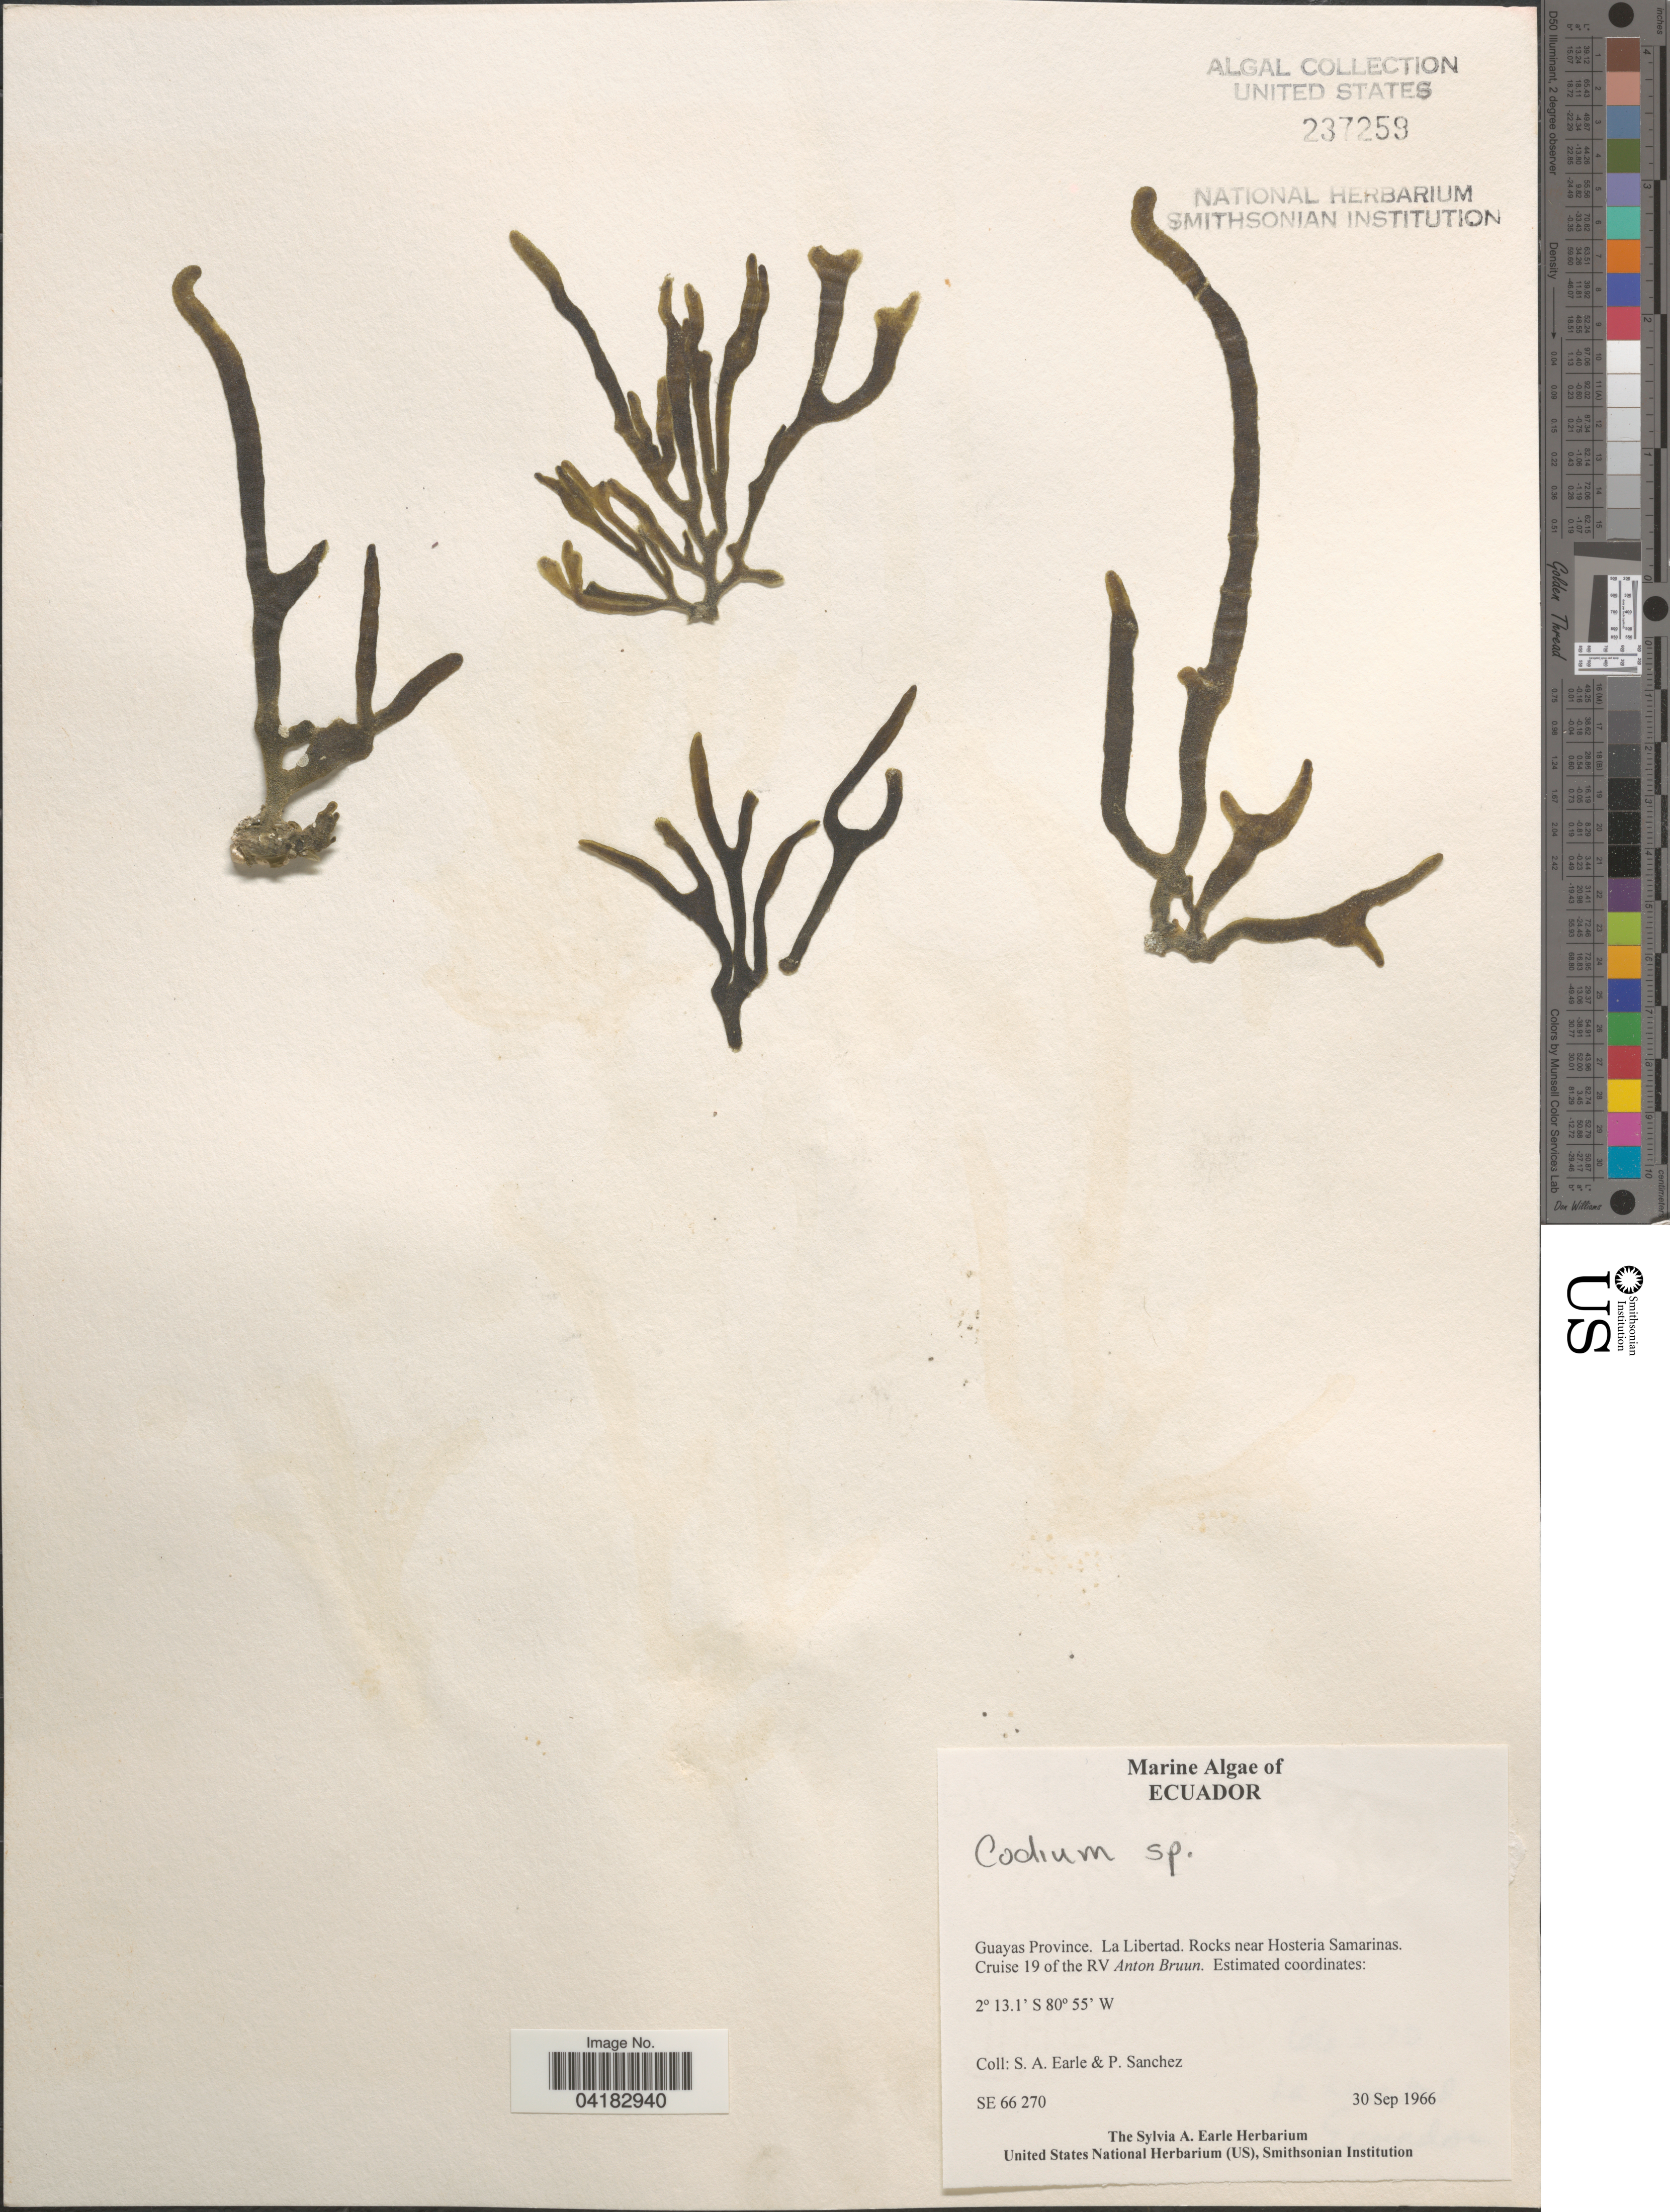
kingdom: Plantae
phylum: Chlorophyta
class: Ulvophyceae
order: Bryopsidales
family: Codiaceae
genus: Codium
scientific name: Codium sp.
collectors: S. A. Earle & P. Sanchez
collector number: SE66270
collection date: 1966-09-30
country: Ecuador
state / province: Guayas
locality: La Libertad. Rocks near Hosteria Samarinas. Cruise 19 of the RV Anton Bruun.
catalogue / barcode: US 237259